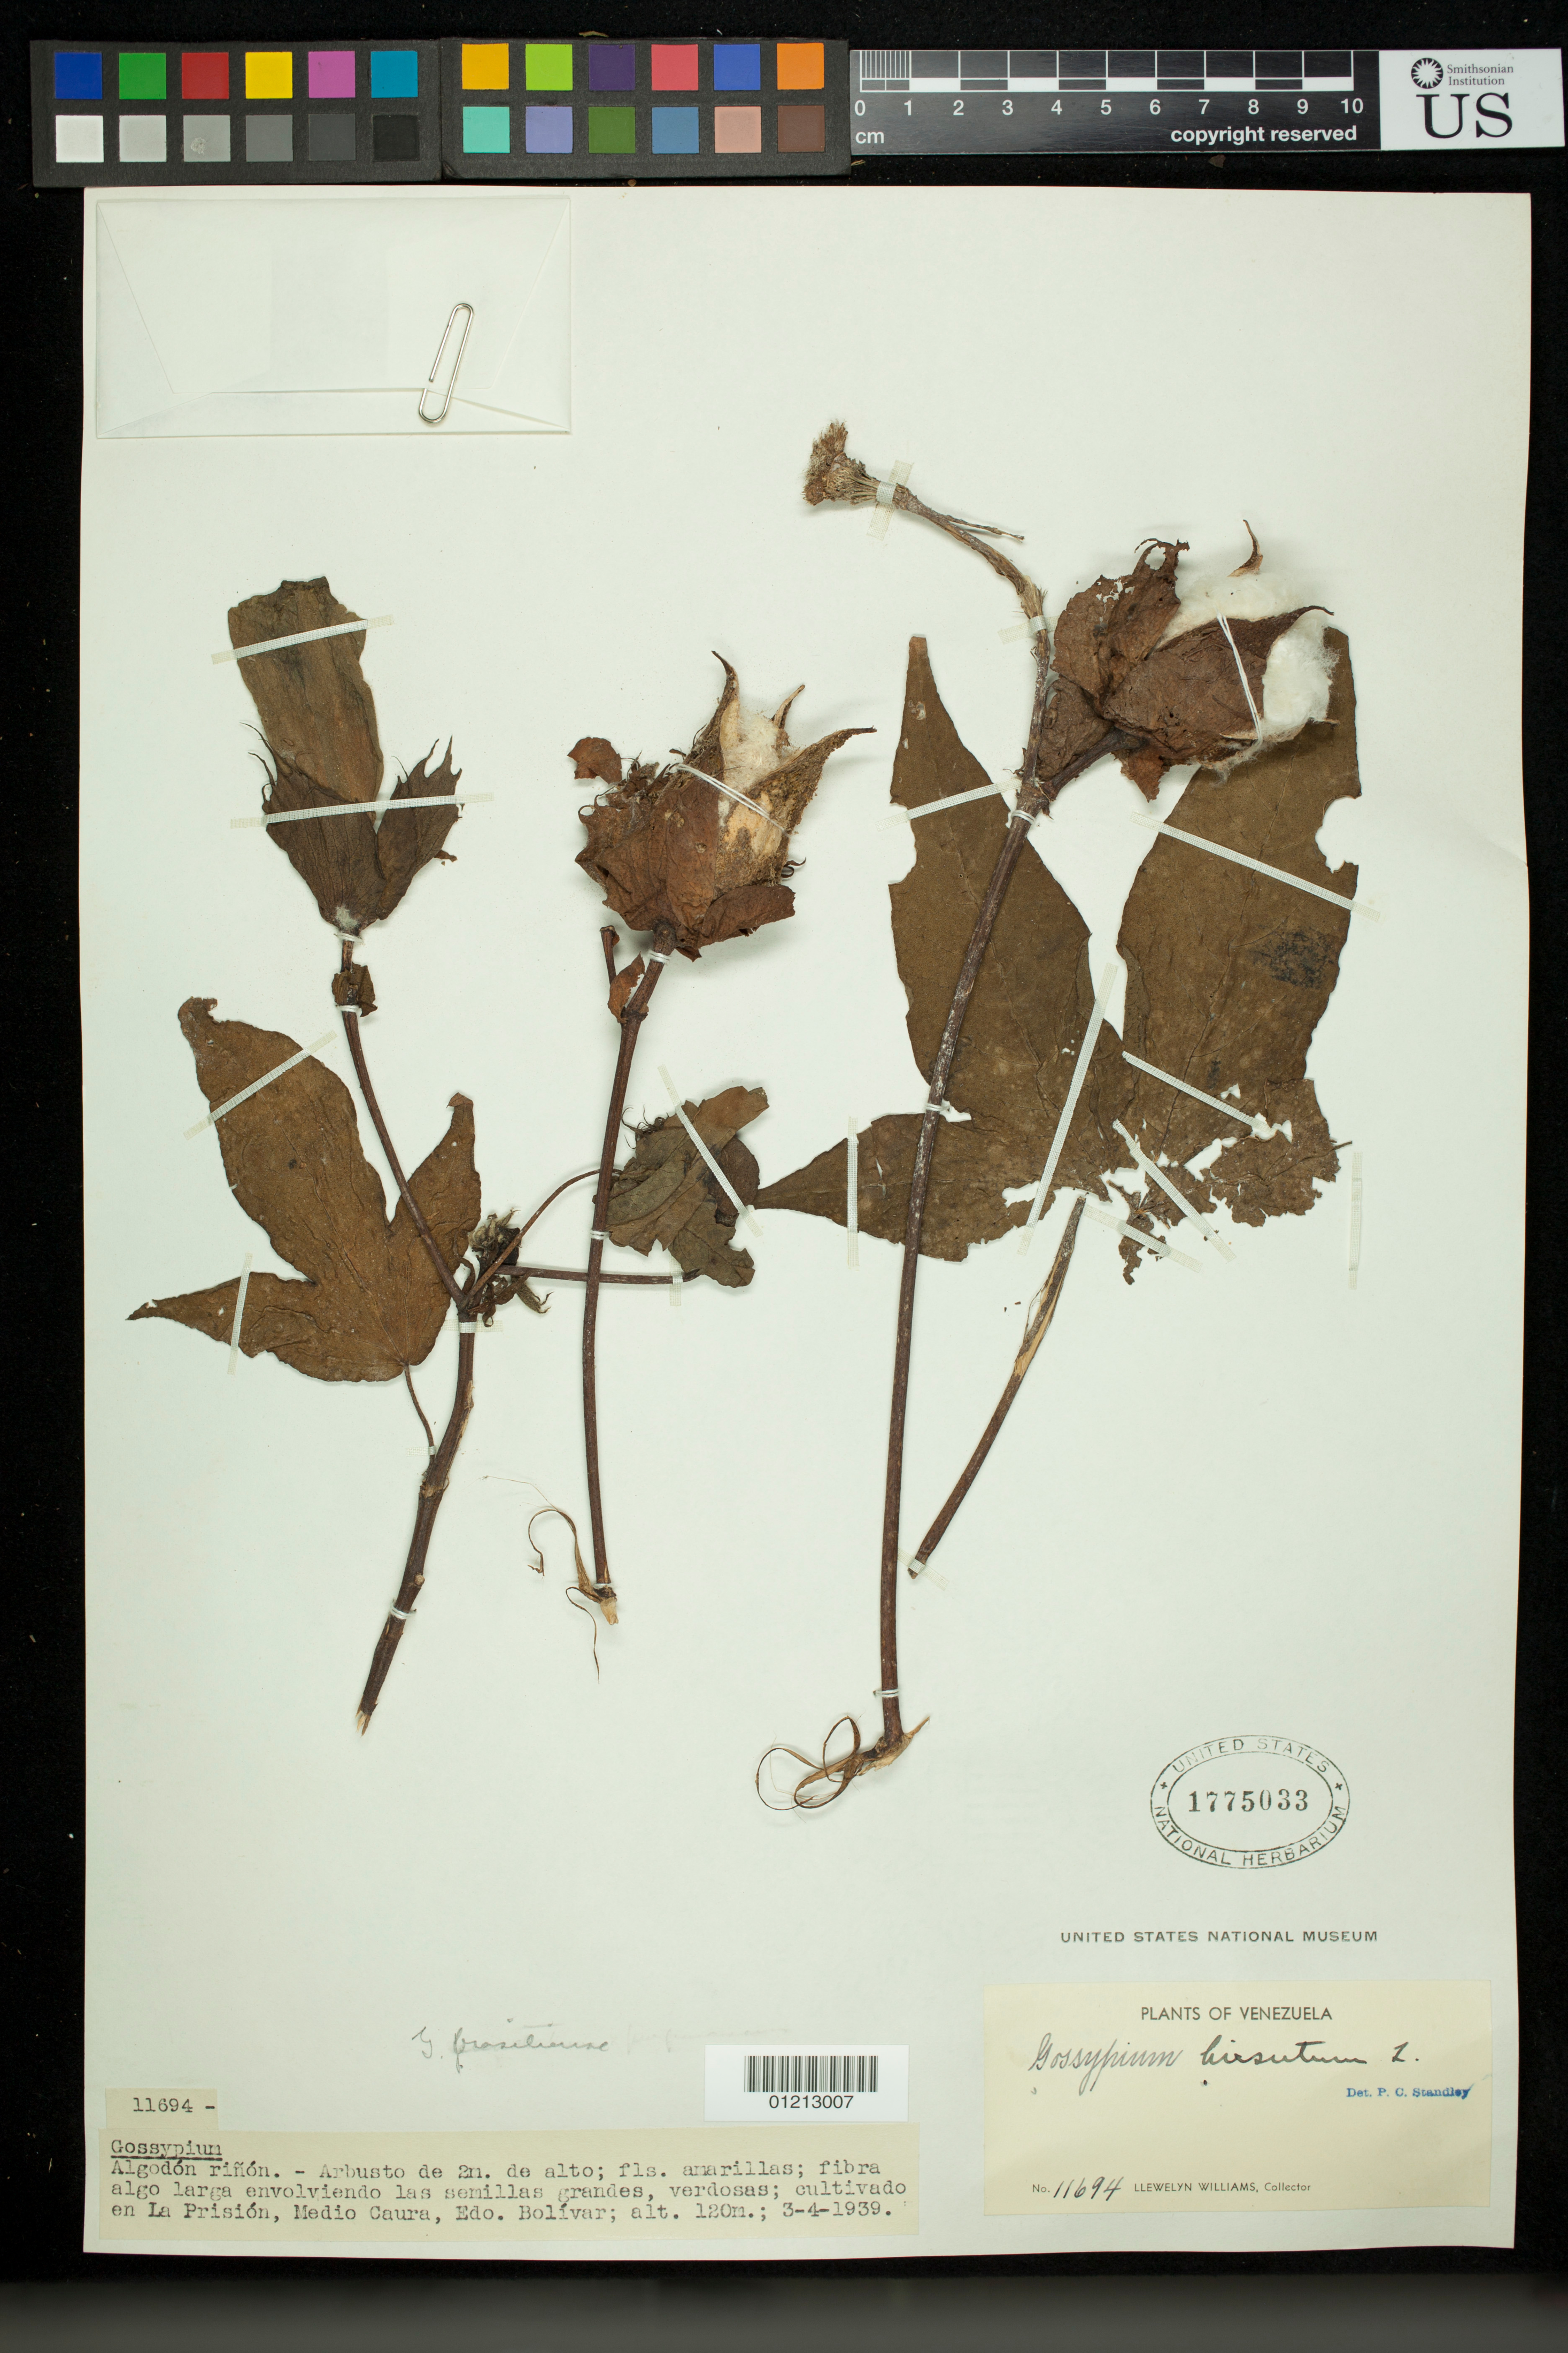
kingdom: Plantae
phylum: Tracheophyta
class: Magnoliopsida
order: Malvales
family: Malvaceae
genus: Gossypium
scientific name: Gossypium hirsutum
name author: L.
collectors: Ll. Williams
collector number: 11694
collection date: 1939-03-04 or 1939-04-03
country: Venezuela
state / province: Bolivar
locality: en La Prision. Medio Caura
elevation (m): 120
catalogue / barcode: US 1775033